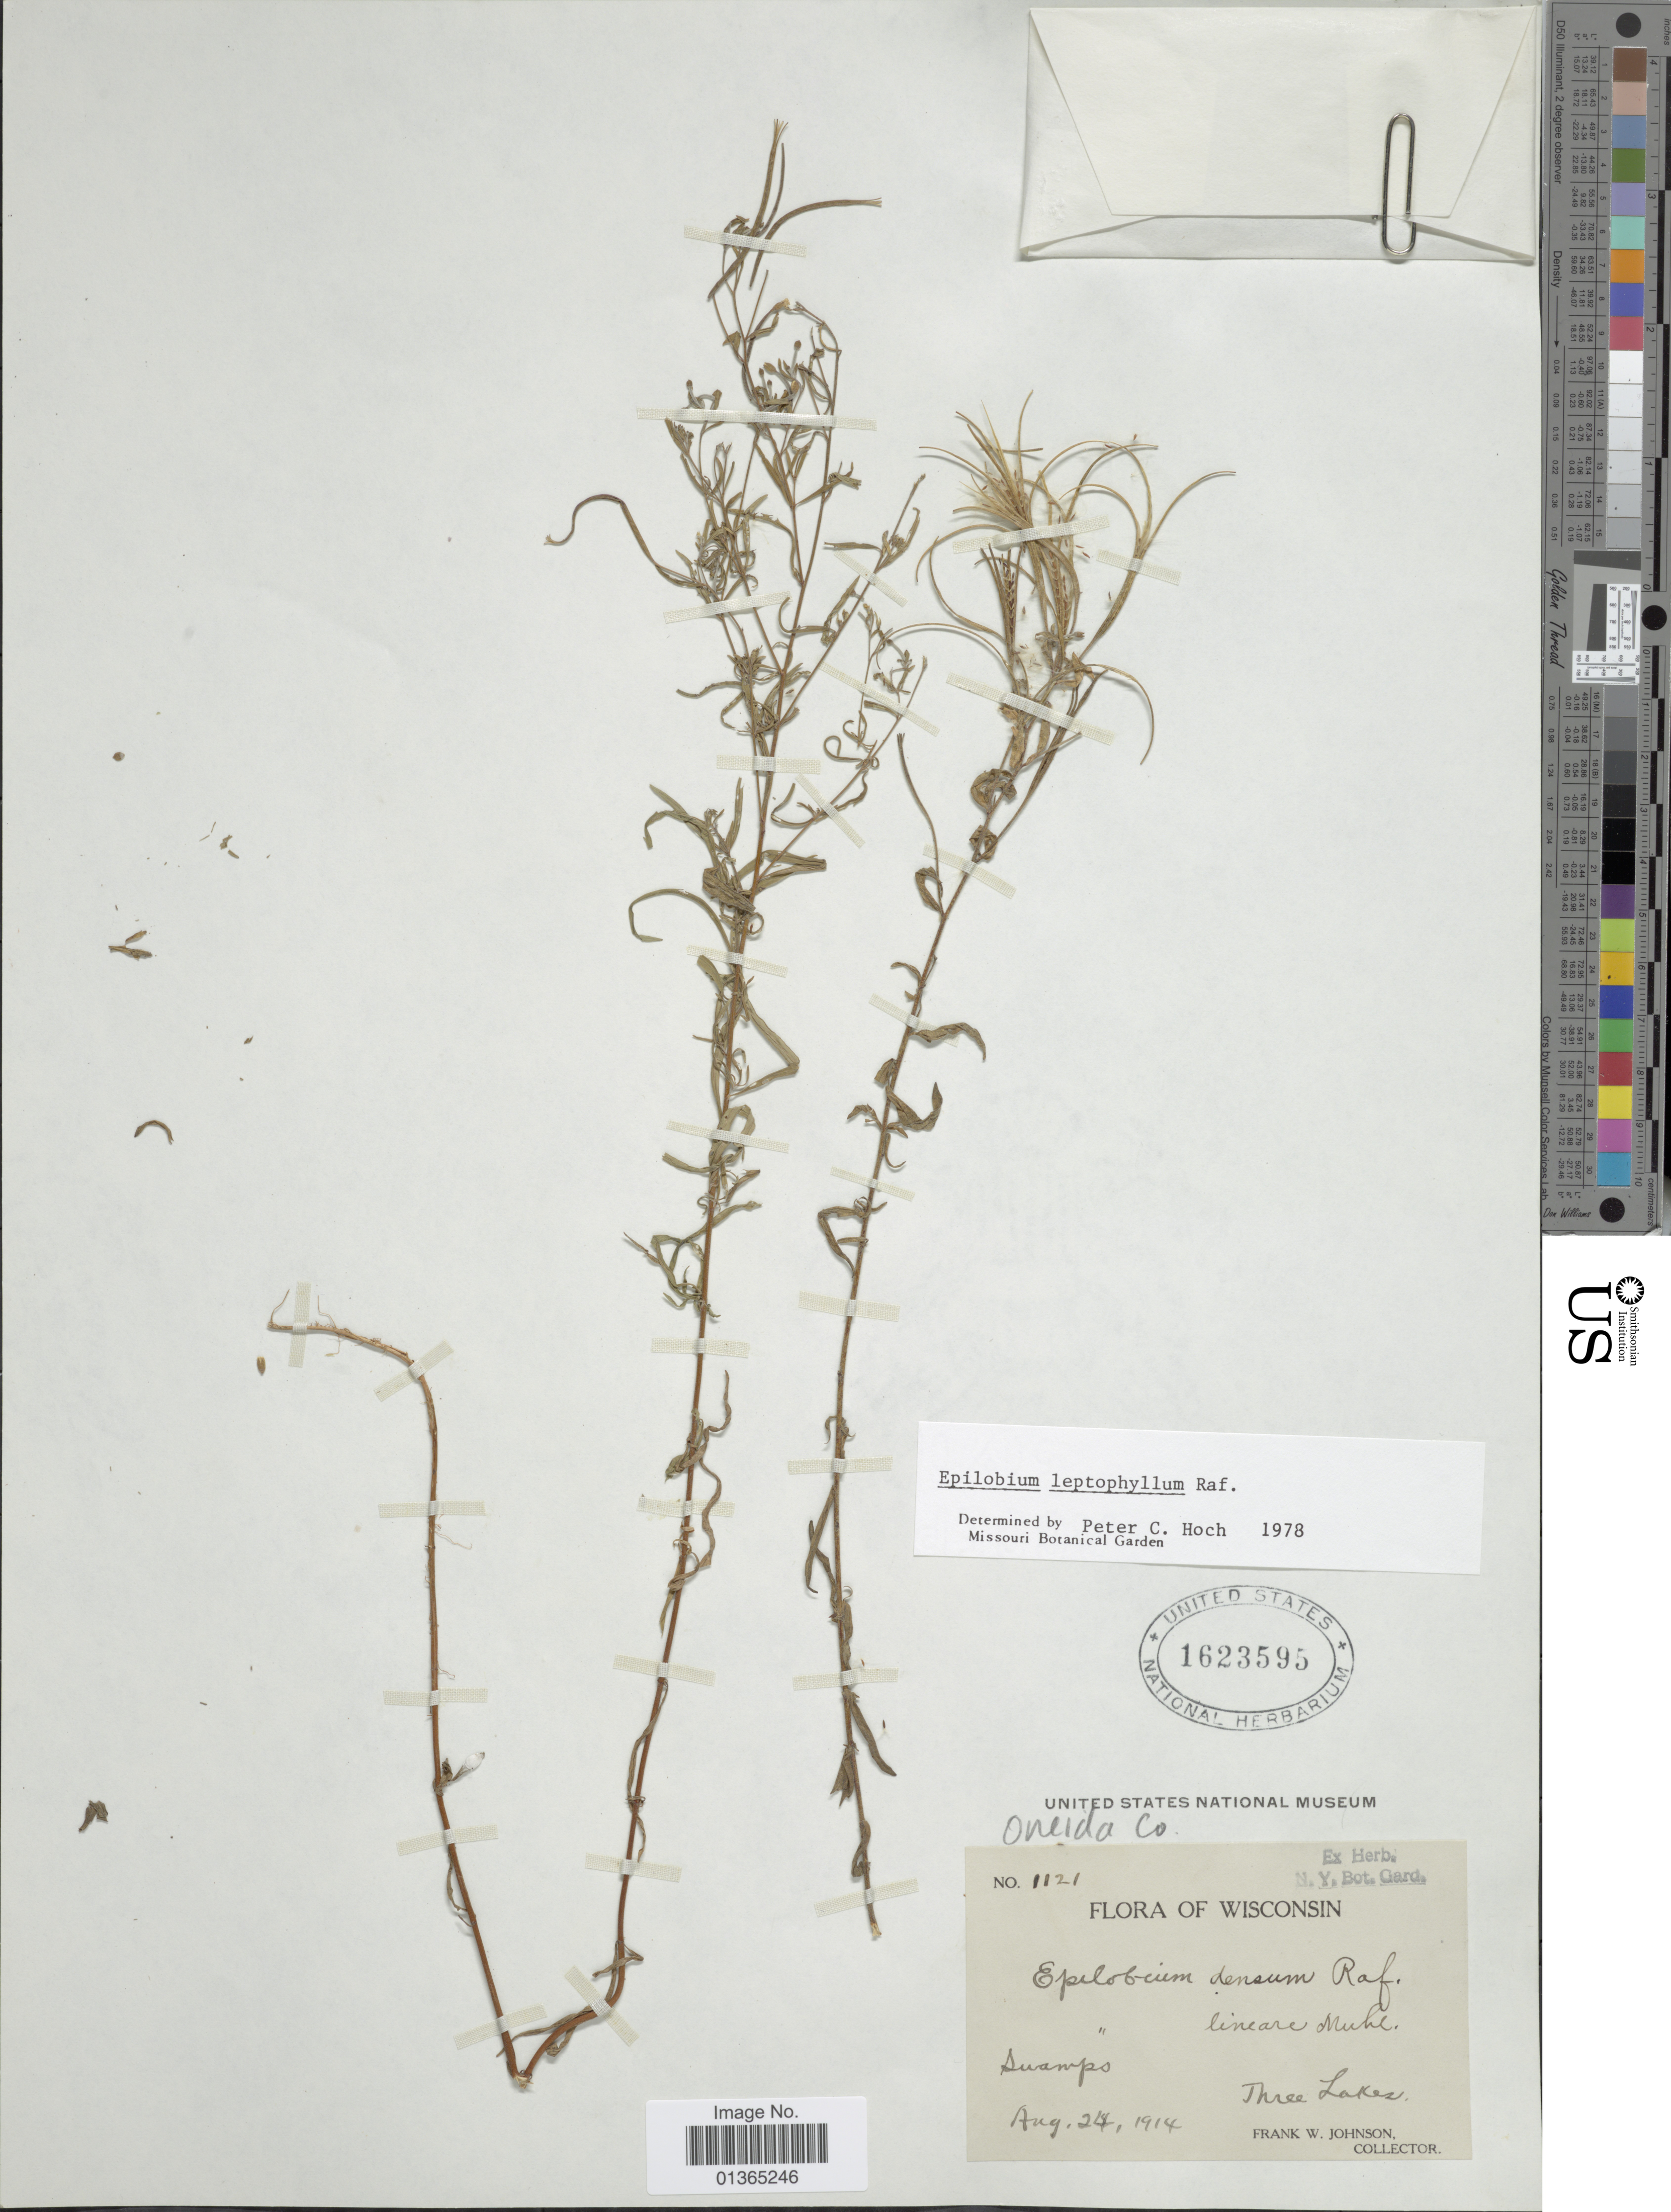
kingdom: Plantae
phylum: Tracheophyta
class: Magnoliopsida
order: Myrtales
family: Onagraceae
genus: Epilobium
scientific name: Epilobium leptophyllum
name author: Raf.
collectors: F. W. Johnson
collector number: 1121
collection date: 1914-08-24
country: United States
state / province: Wisconsin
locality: Oneida Co. Three Lakes.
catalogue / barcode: US 1623595